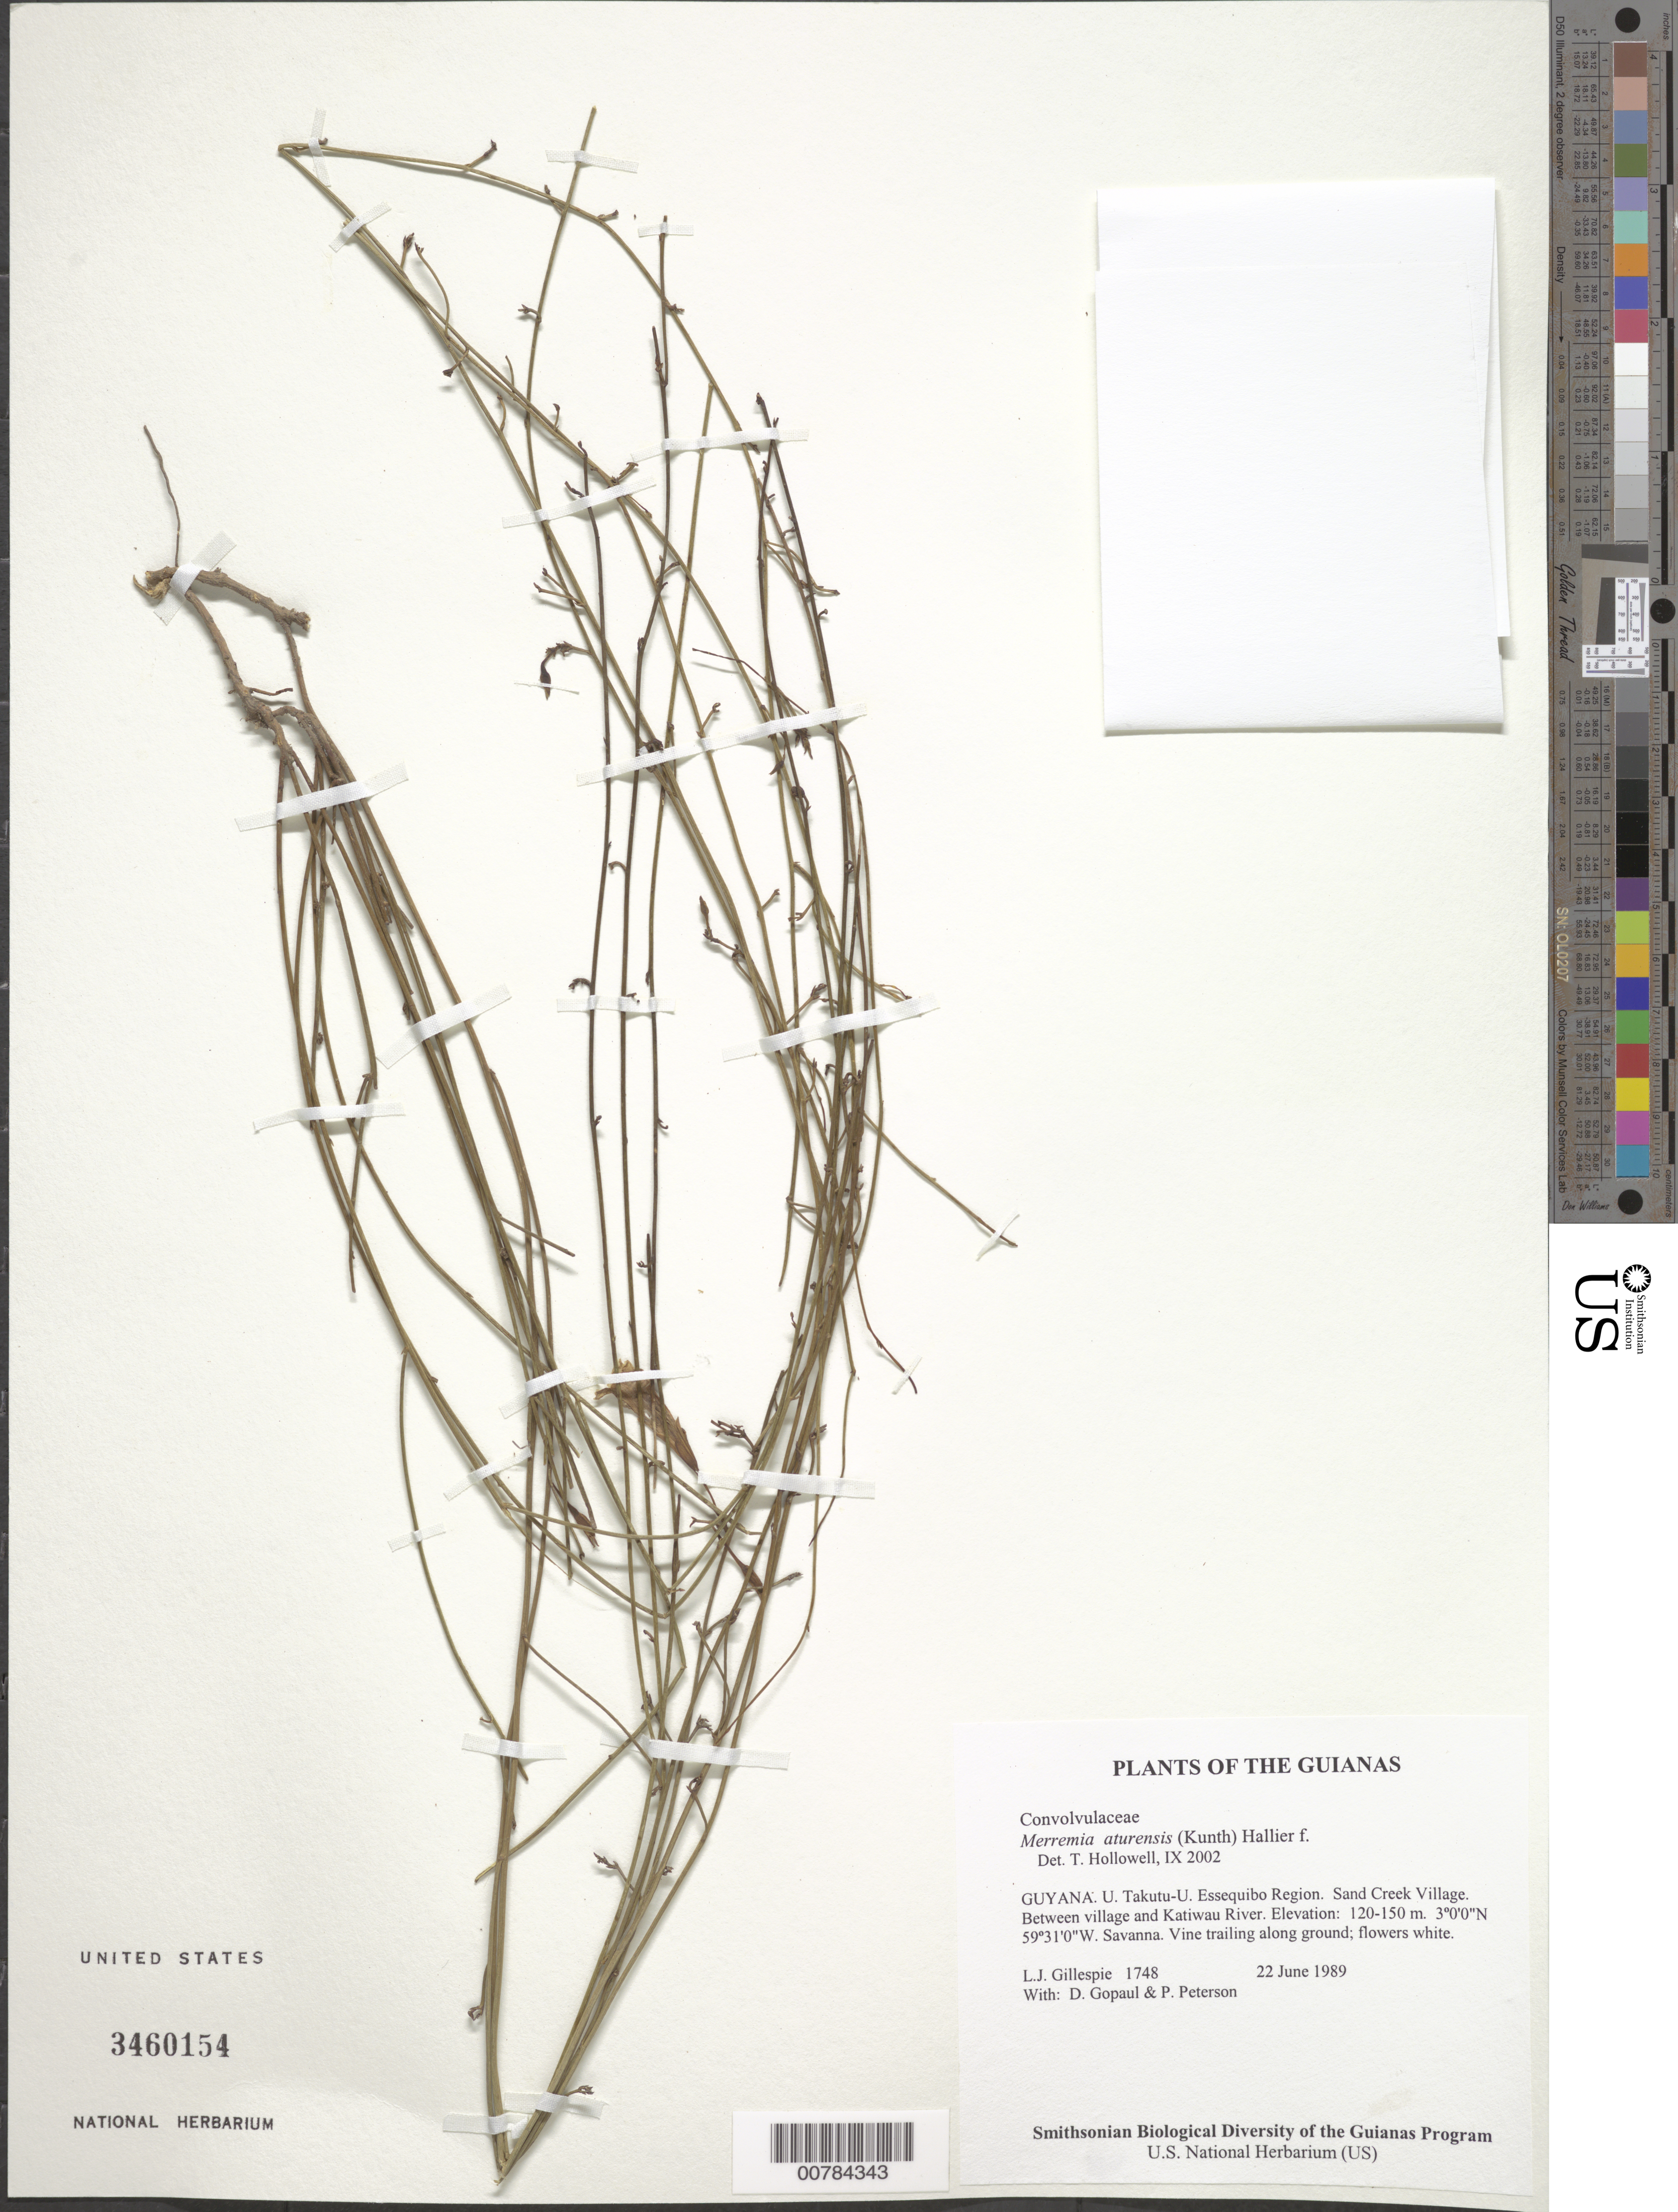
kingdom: Plantae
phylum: Tracheophyta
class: Magnoliopsida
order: Solanales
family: Convolvulaceae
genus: Distimake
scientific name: Distimake aturensis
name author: (Kunth) A. R. Simões & Staples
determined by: Strong, Mark T., (BOT), Smithsonian Institution - National Museum of Natural History (UNITED STATES)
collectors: L. J. Gillespie, D. Gopaul & P. M. Peterson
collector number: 1748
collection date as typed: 22 June 1989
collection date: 1989-06-22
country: Guyana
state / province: U. Takutu-U. Essequibo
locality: Sand Creek Village. Between village and Katiwau River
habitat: Savanna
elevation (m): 120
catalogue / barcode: US 3460154